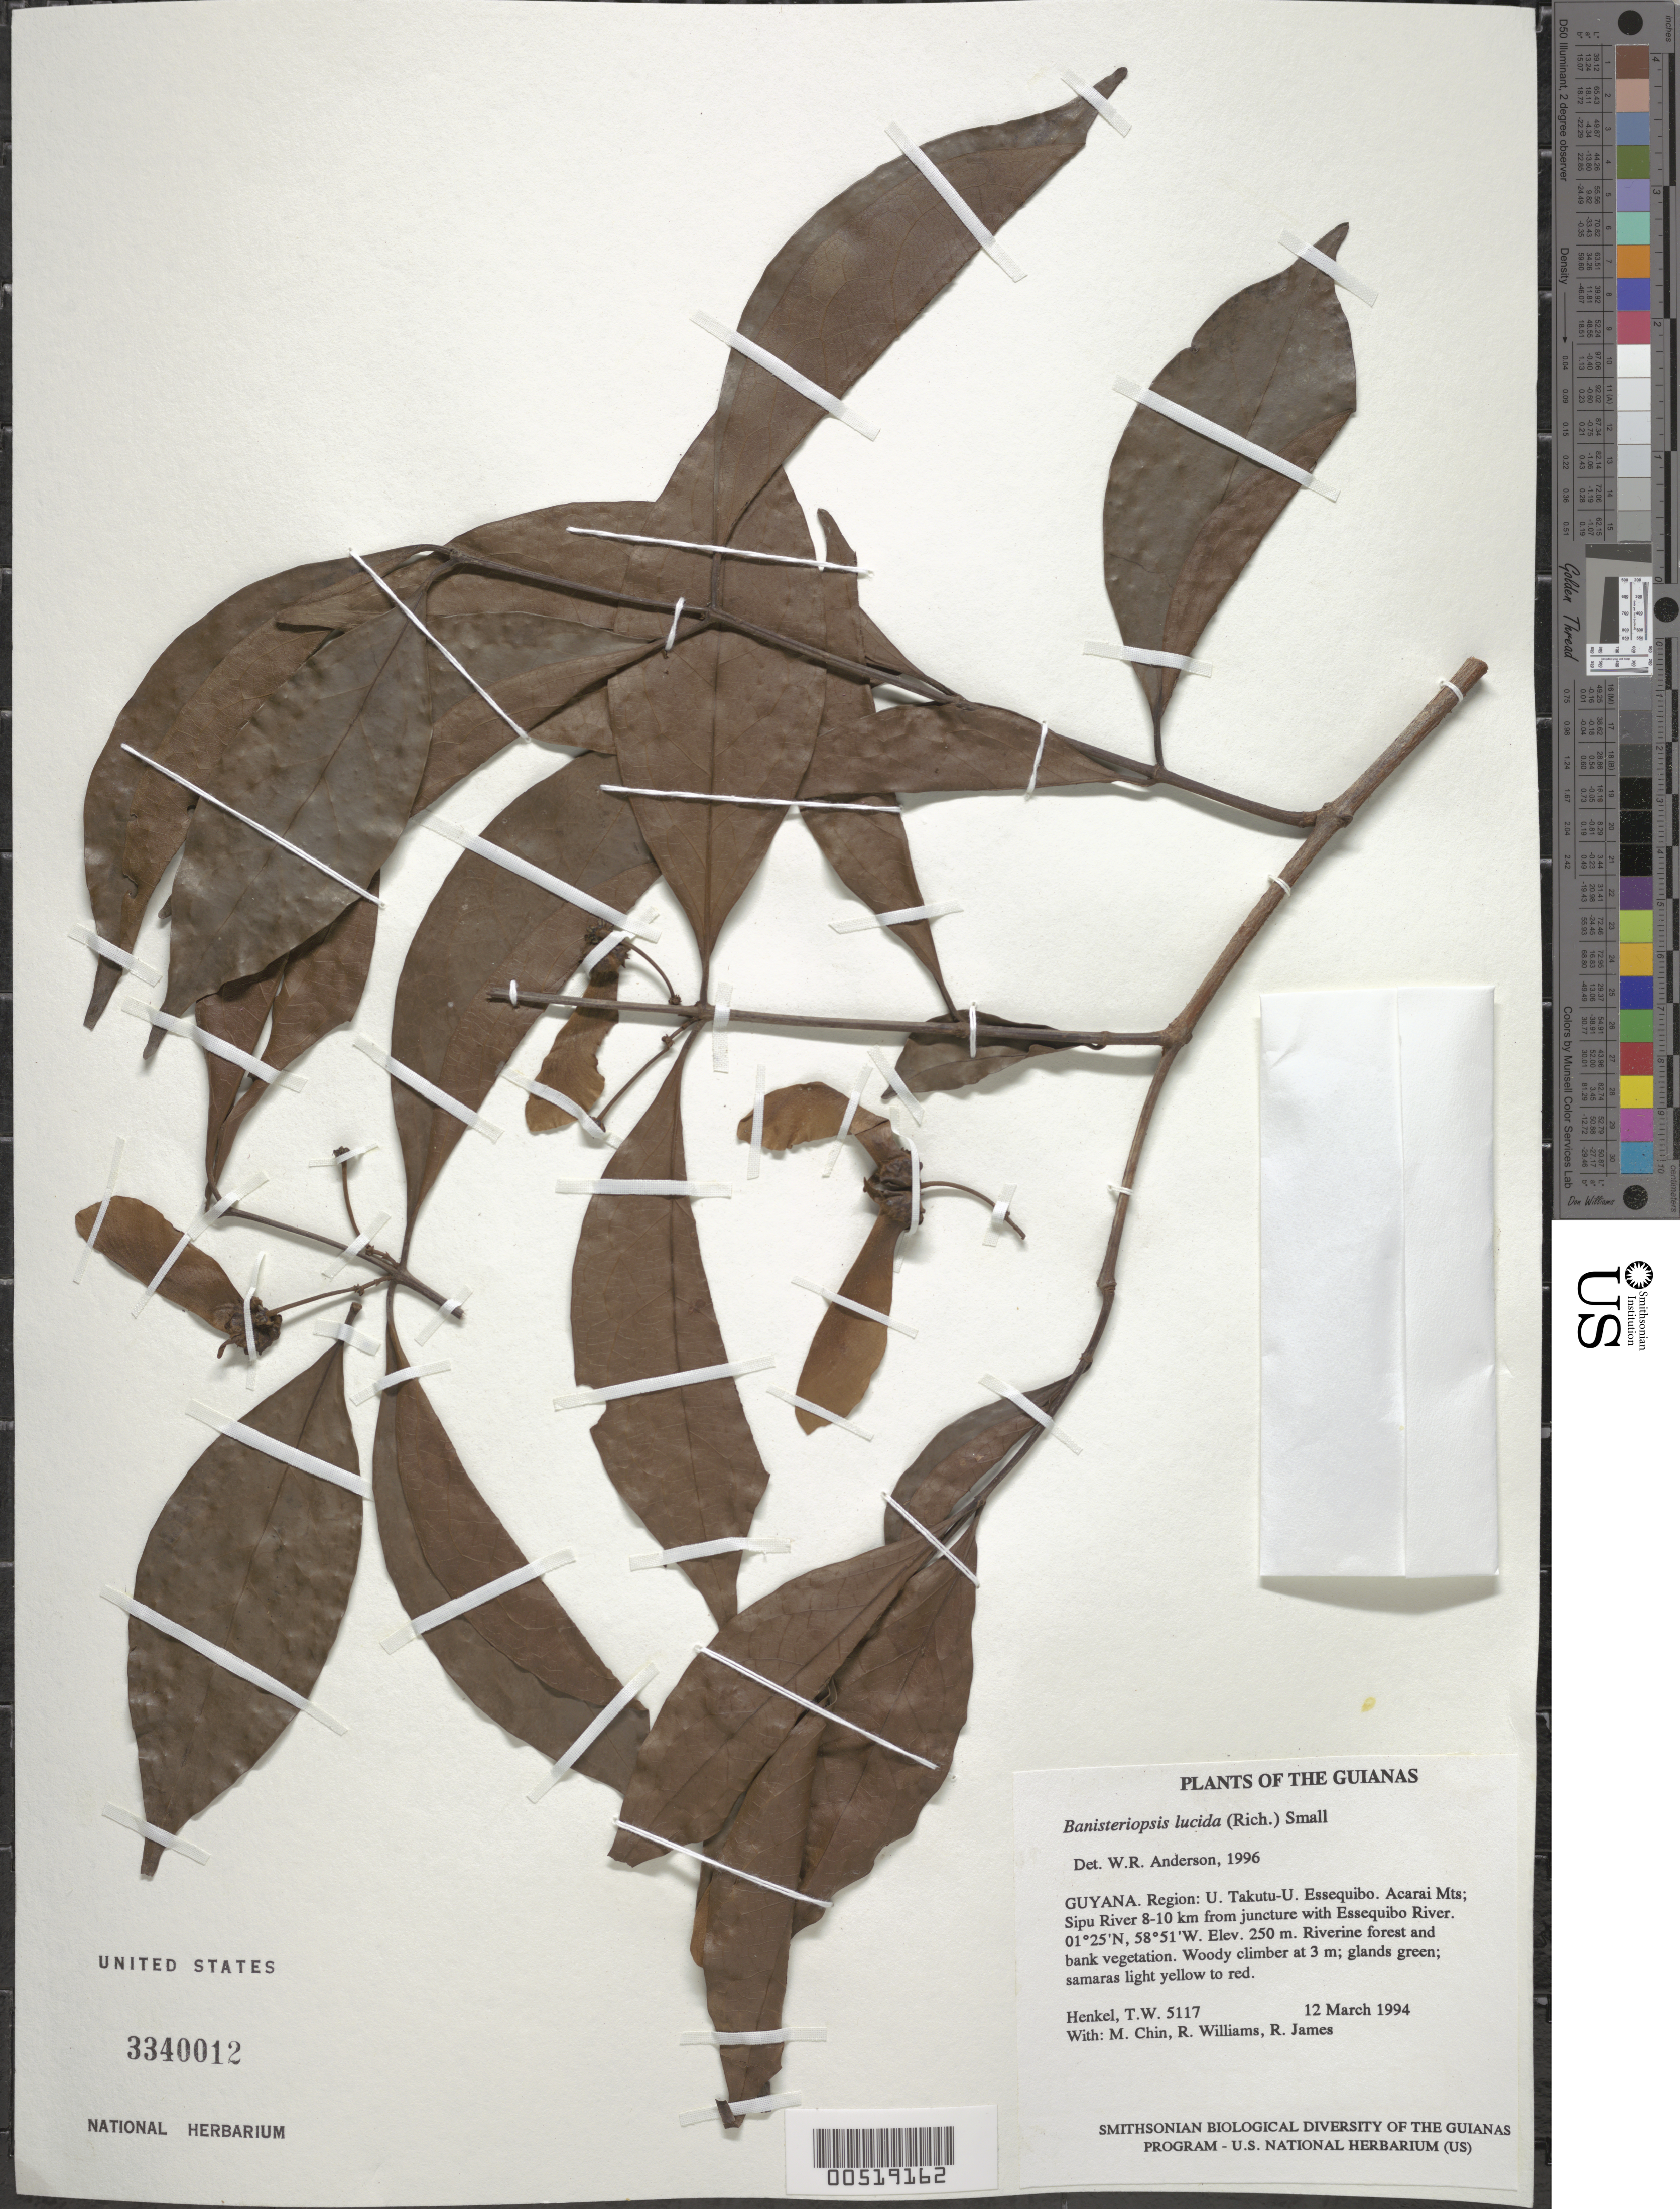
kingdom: Plantae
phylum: Tracheophyta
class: Magnoliopsida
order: Malpighiales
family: Malpighiaceae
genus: Banisteriopsis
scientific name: Banisteriopsis lucida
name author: (Rich.) Small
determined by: Anderson, W. R., (MICH), University of Michigan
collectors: T. Henkel, M. Chin, R. Williams & R. James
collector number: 5117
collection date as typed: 12 March 1994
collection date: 1994-03-12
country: Guyana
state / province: U. Takutu-U. Essequibo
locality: Acarai Mts; Sipu River 8-10 km from juncture with Essequibo River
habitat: Riverine forest and bank vegetation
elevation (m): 250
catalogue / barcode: US 3340012